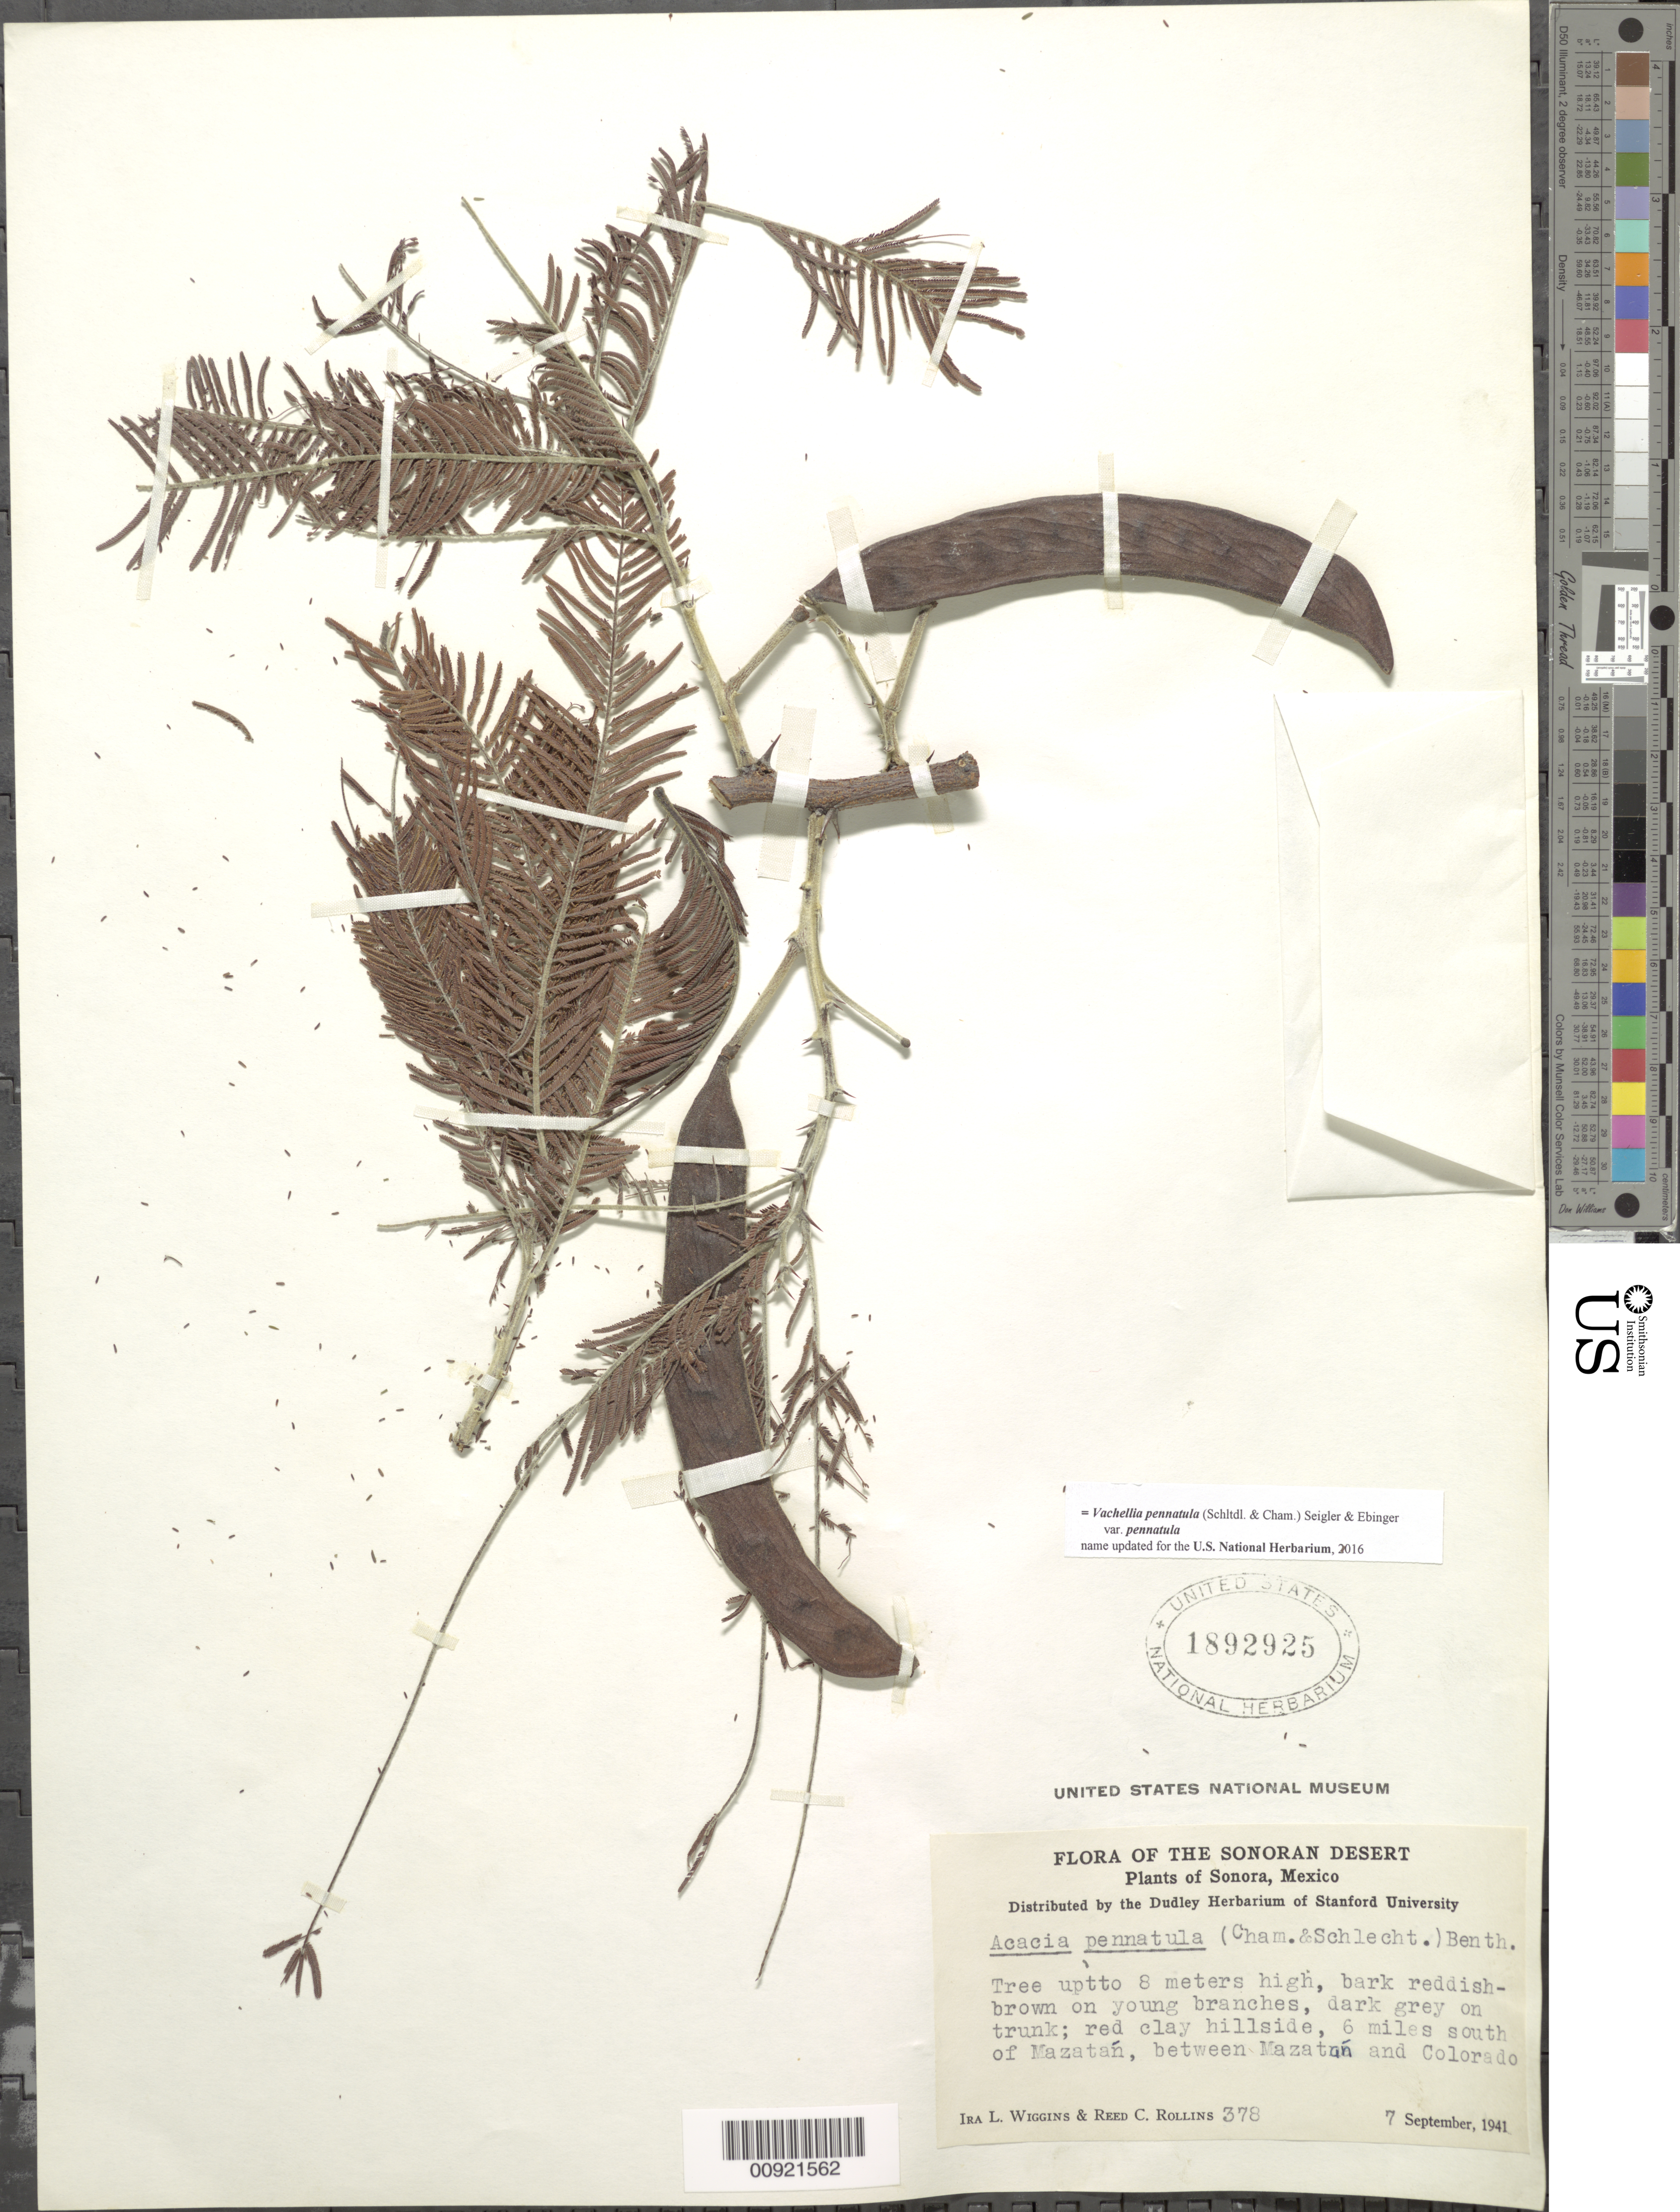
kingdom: Plantae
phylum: Tracheophyta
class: Magnoliopsida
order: Fabales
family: Fabaceae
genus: Vachellia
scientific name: Vachellia pennatula var. pennatula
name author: (Schltdl. & Cham.) Seigler & Ebinger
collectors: I. L. Wiggins & R. C. Rollins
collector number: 378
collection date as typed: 07 Sep 1941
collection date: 1941-09-07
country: Mexico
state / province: Sonora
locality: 6 miles south of Mazatán, between Mazatán and Colorado.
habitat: Red clay hillside.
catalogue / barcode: US 1892925